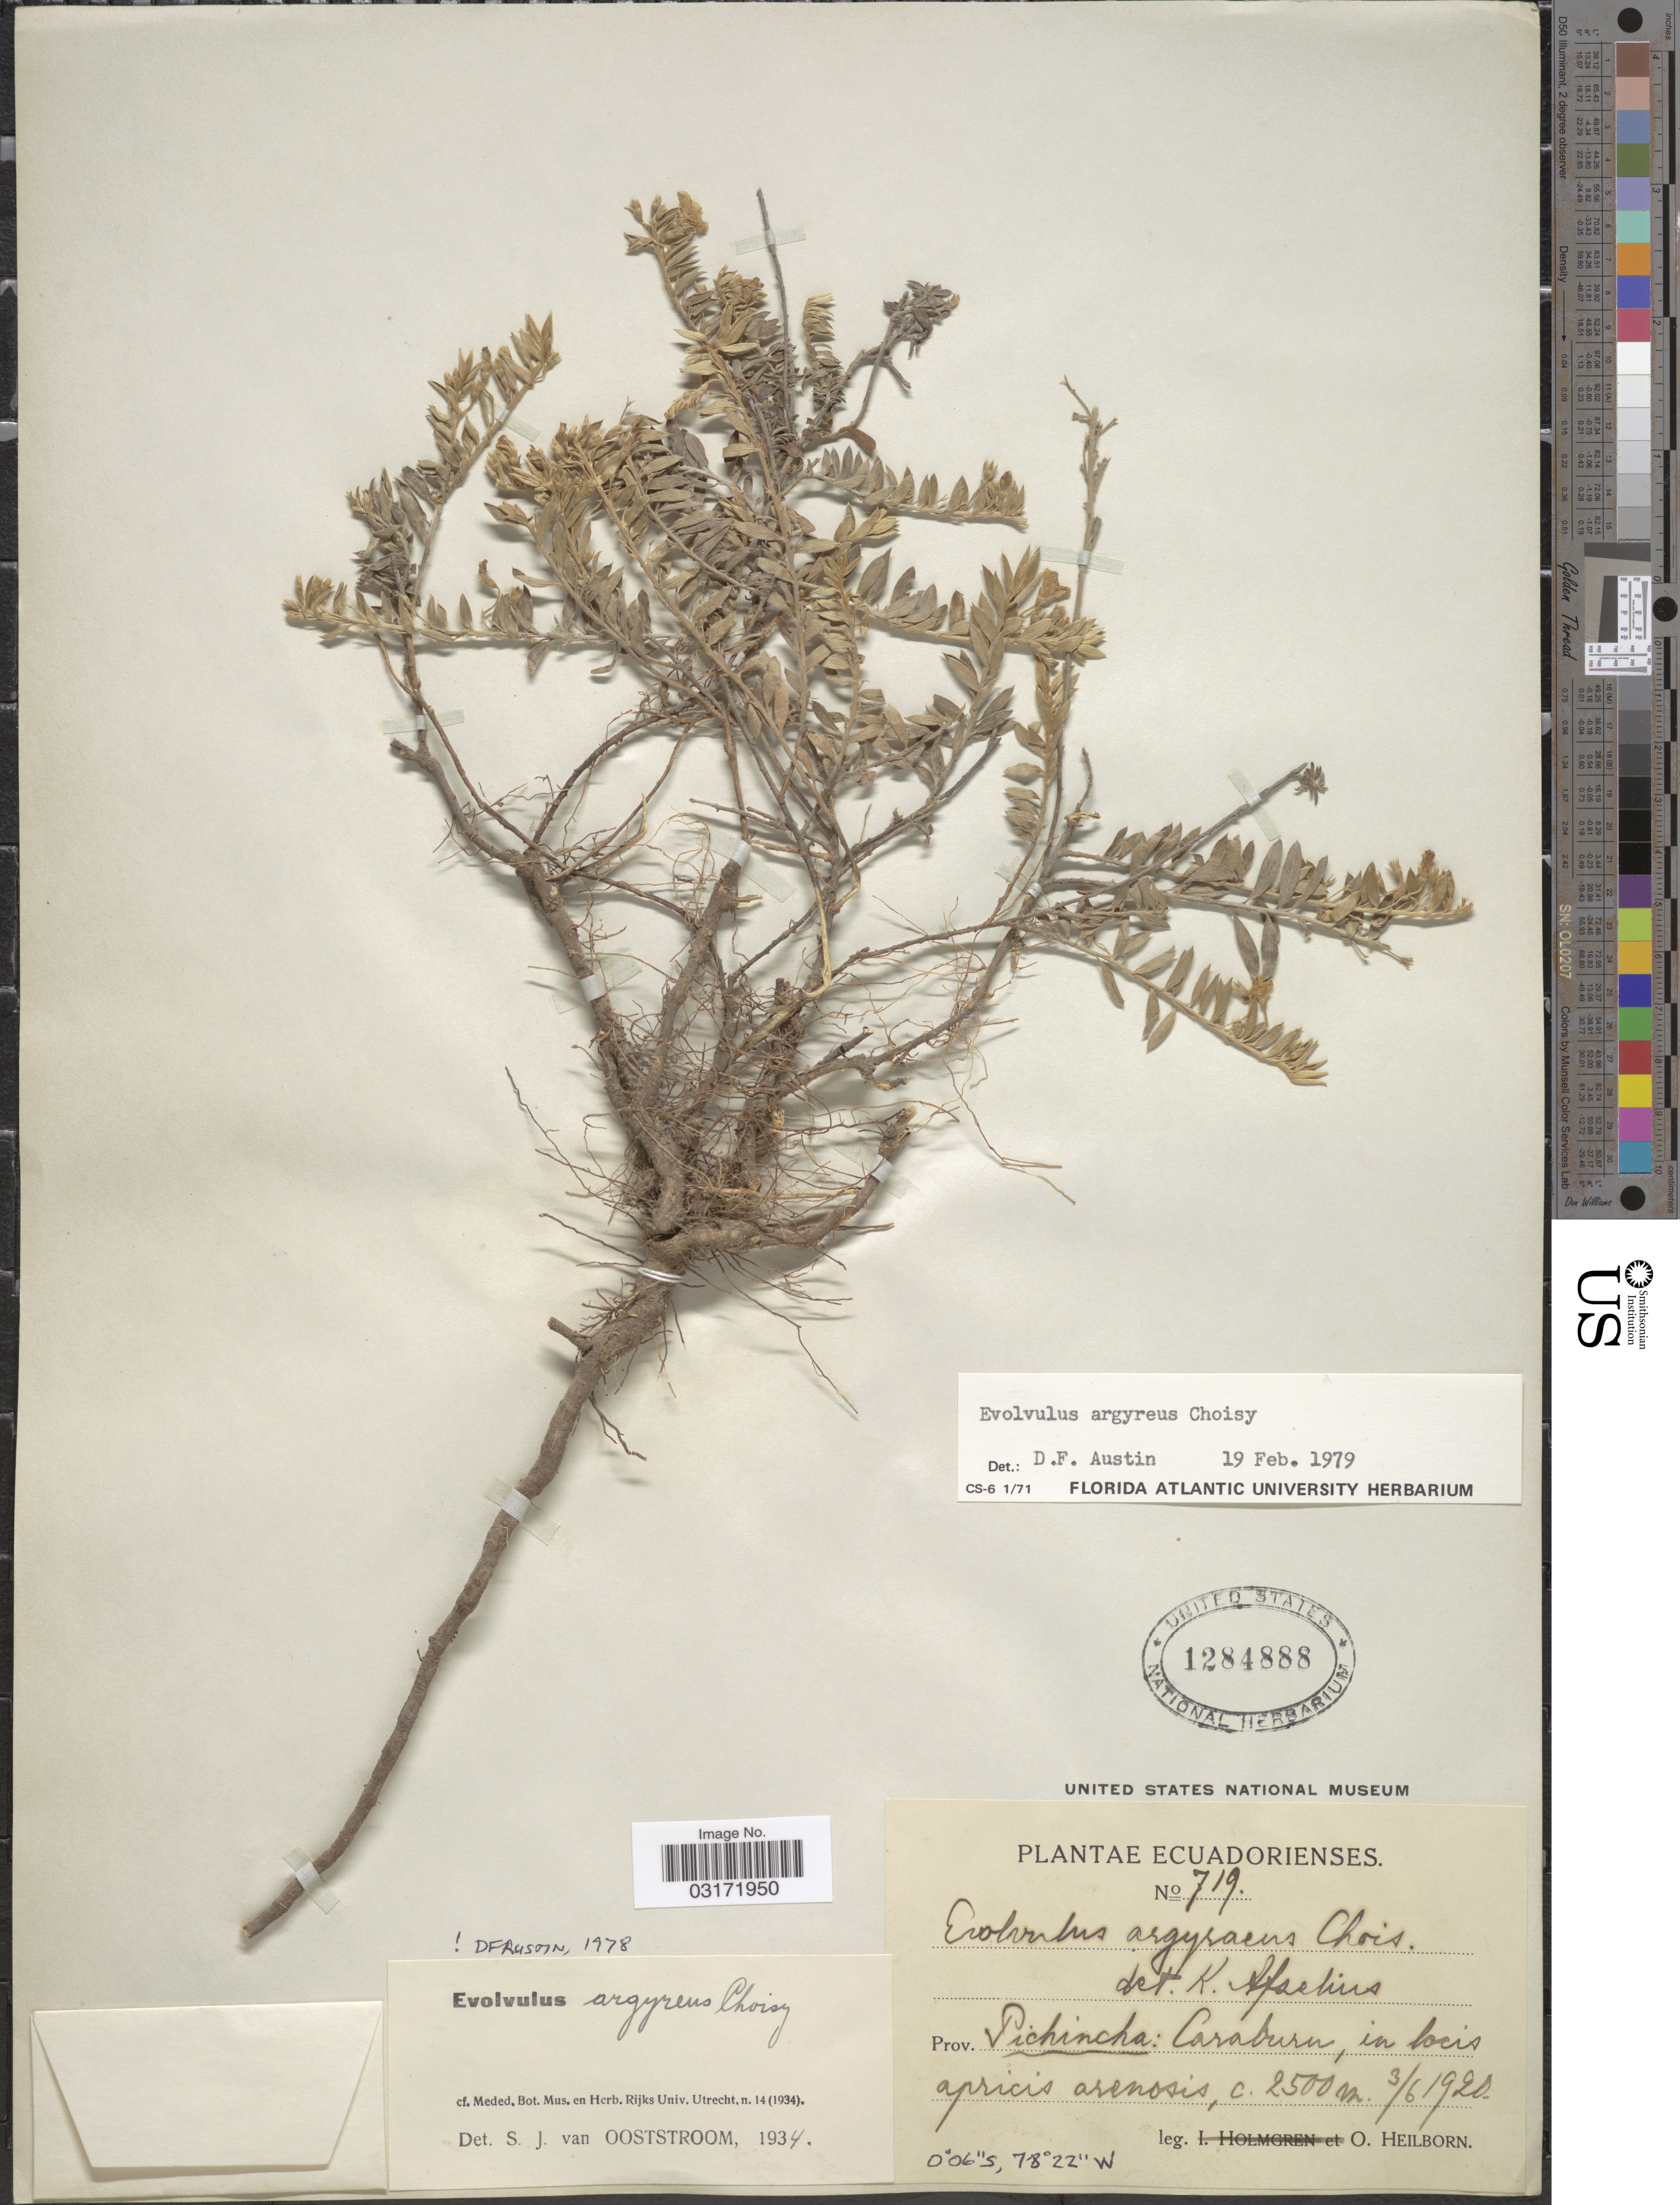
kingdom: Plantae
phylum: Tracheophyta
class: Magnoliopsida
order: Solanales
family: Convolvulaceae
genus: Evolvulus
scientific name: Evolvulus argyreus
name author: Choisy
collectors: O. Heilborn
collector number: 719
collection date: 1920-06-03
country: Ecuador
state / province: Pichincha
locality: Caraburu, in locis apricis arenosis.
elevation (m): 2500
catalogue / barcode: US 1284888